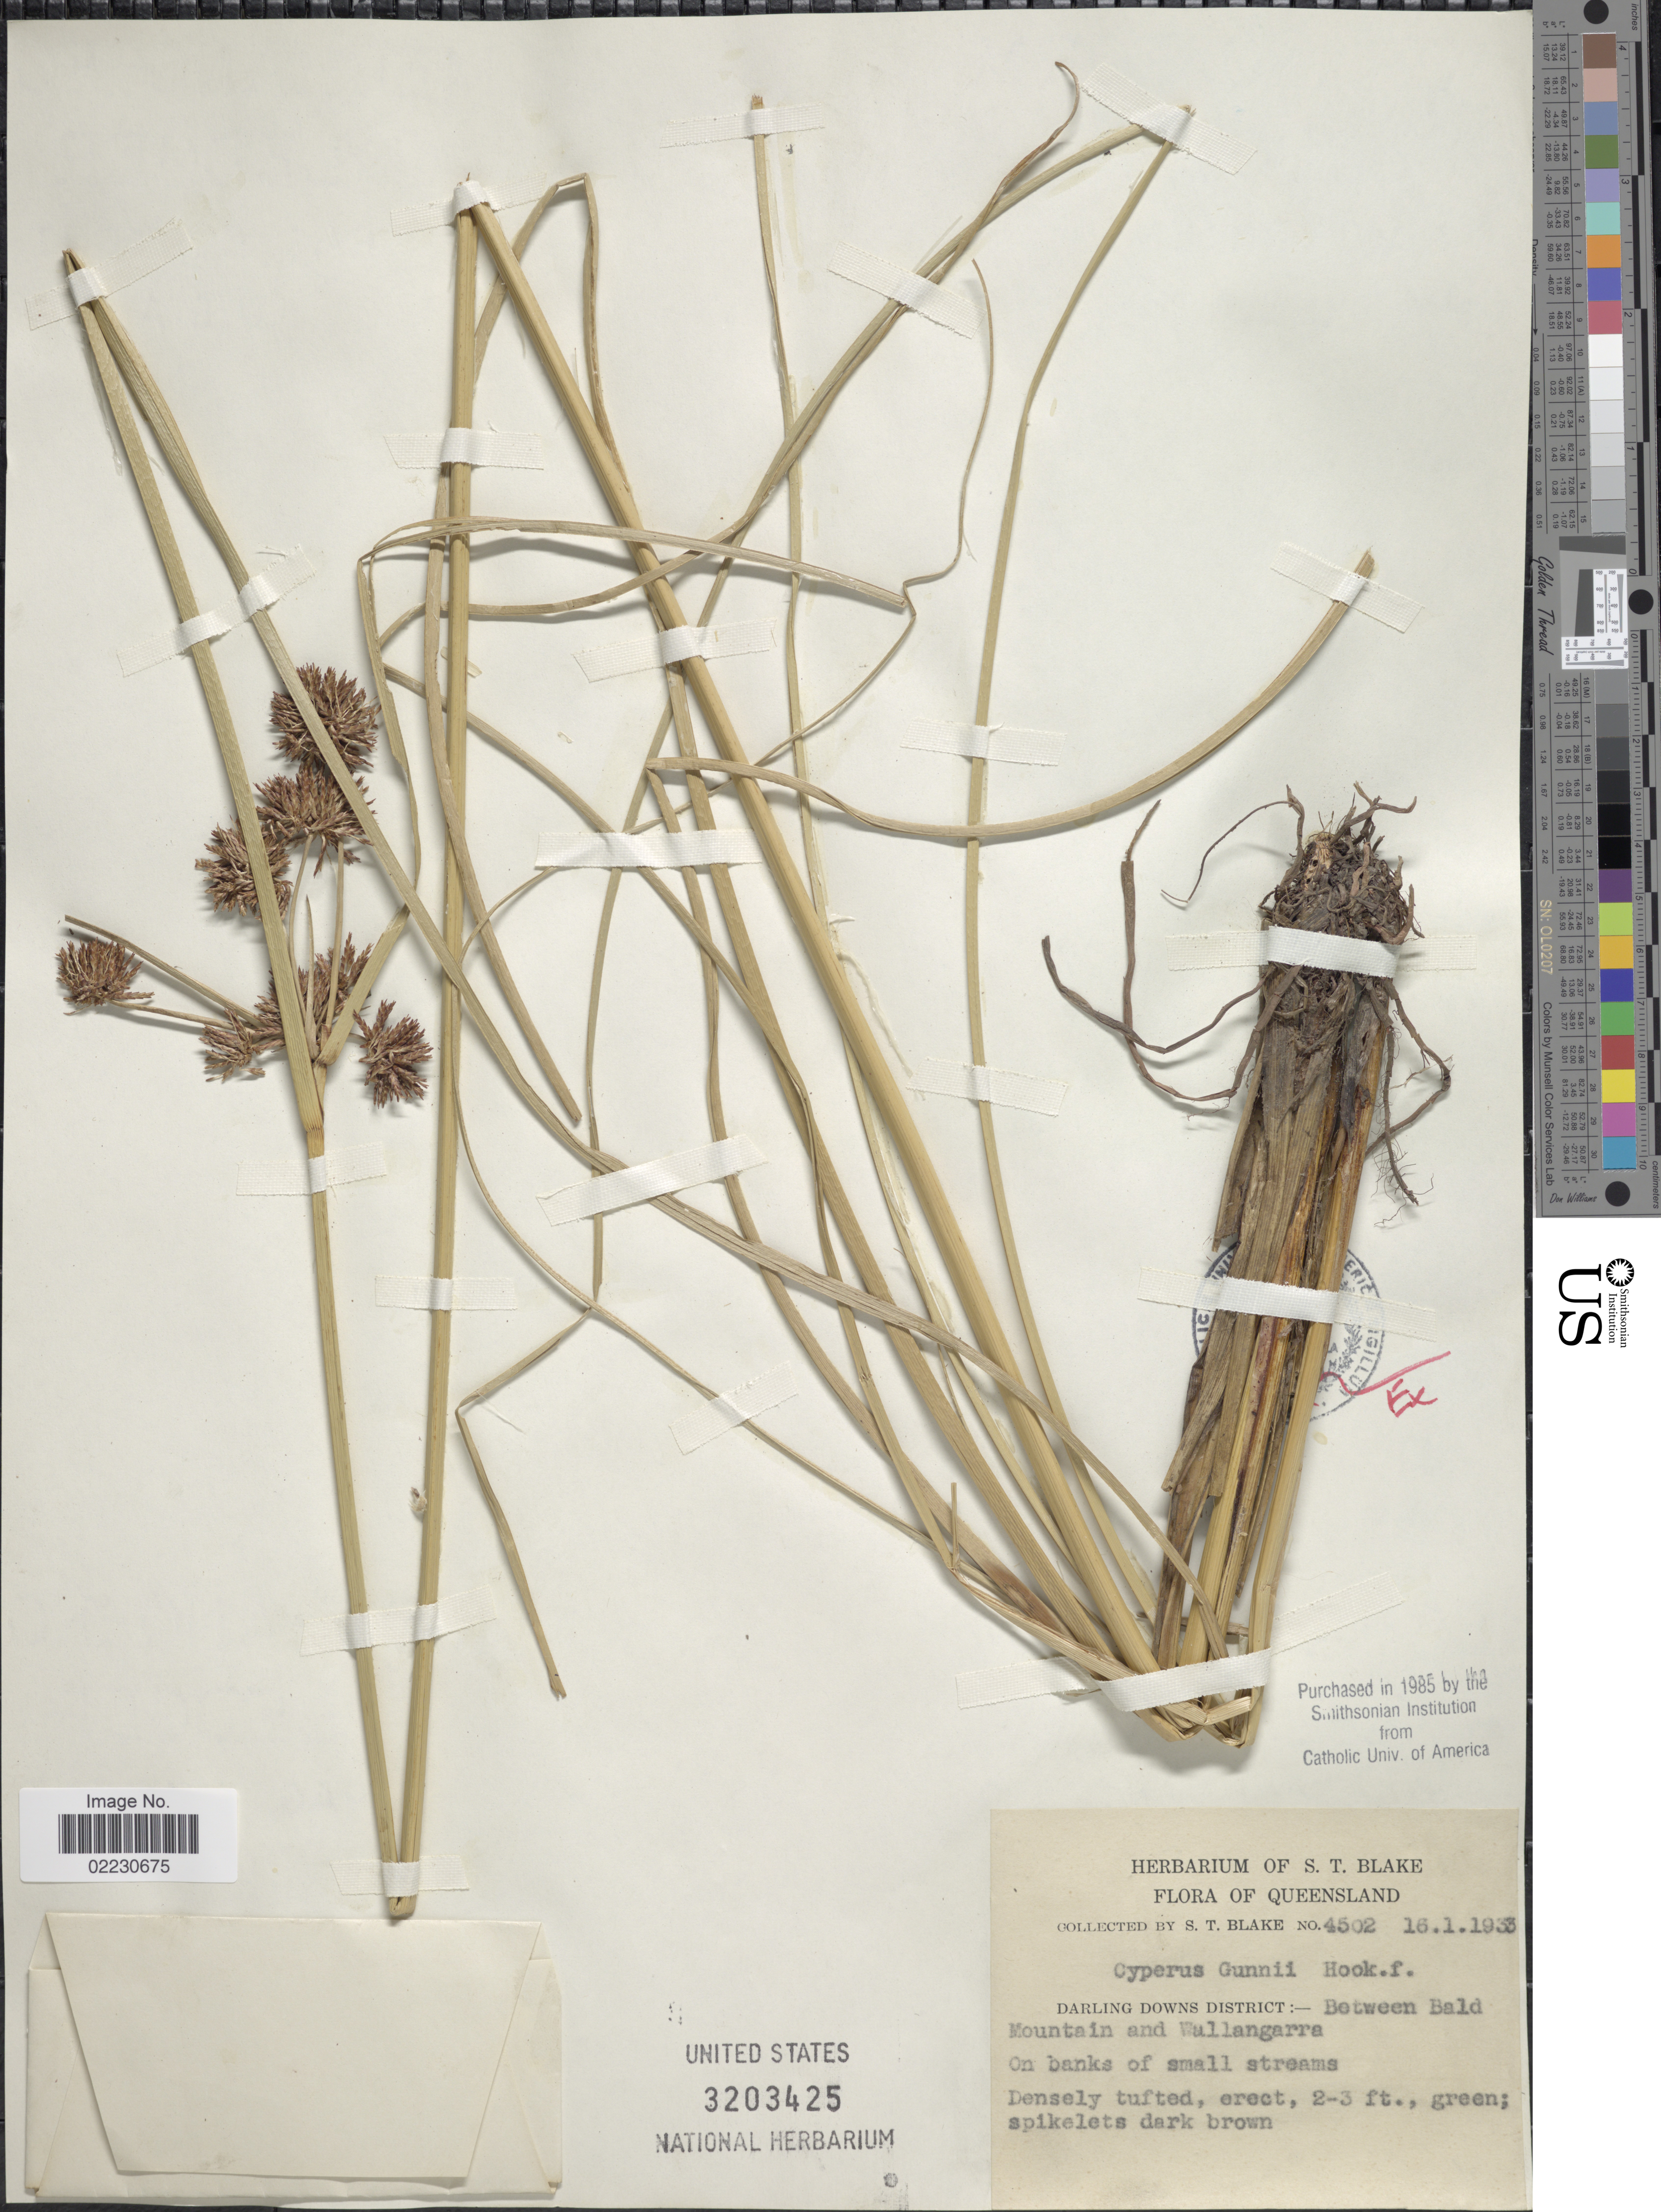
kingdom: Plantae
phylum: Tracheophyta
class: Liliopsida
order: Poales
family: Cyperaceae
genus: Cyperus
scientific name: Cyperus gunnii subsp. gunnii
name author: Hook. f.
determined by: Strong, Mark T., (BOT), Smithsonian Institution - National Museum of Natural History (UNITED STATES)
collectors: S. T. Blake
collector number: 4502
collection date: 1933-01-16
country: Australia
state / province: Queensland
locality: Darling Downs District; - Between Bald Mountain and Wallangarra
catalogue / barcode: US 3203425